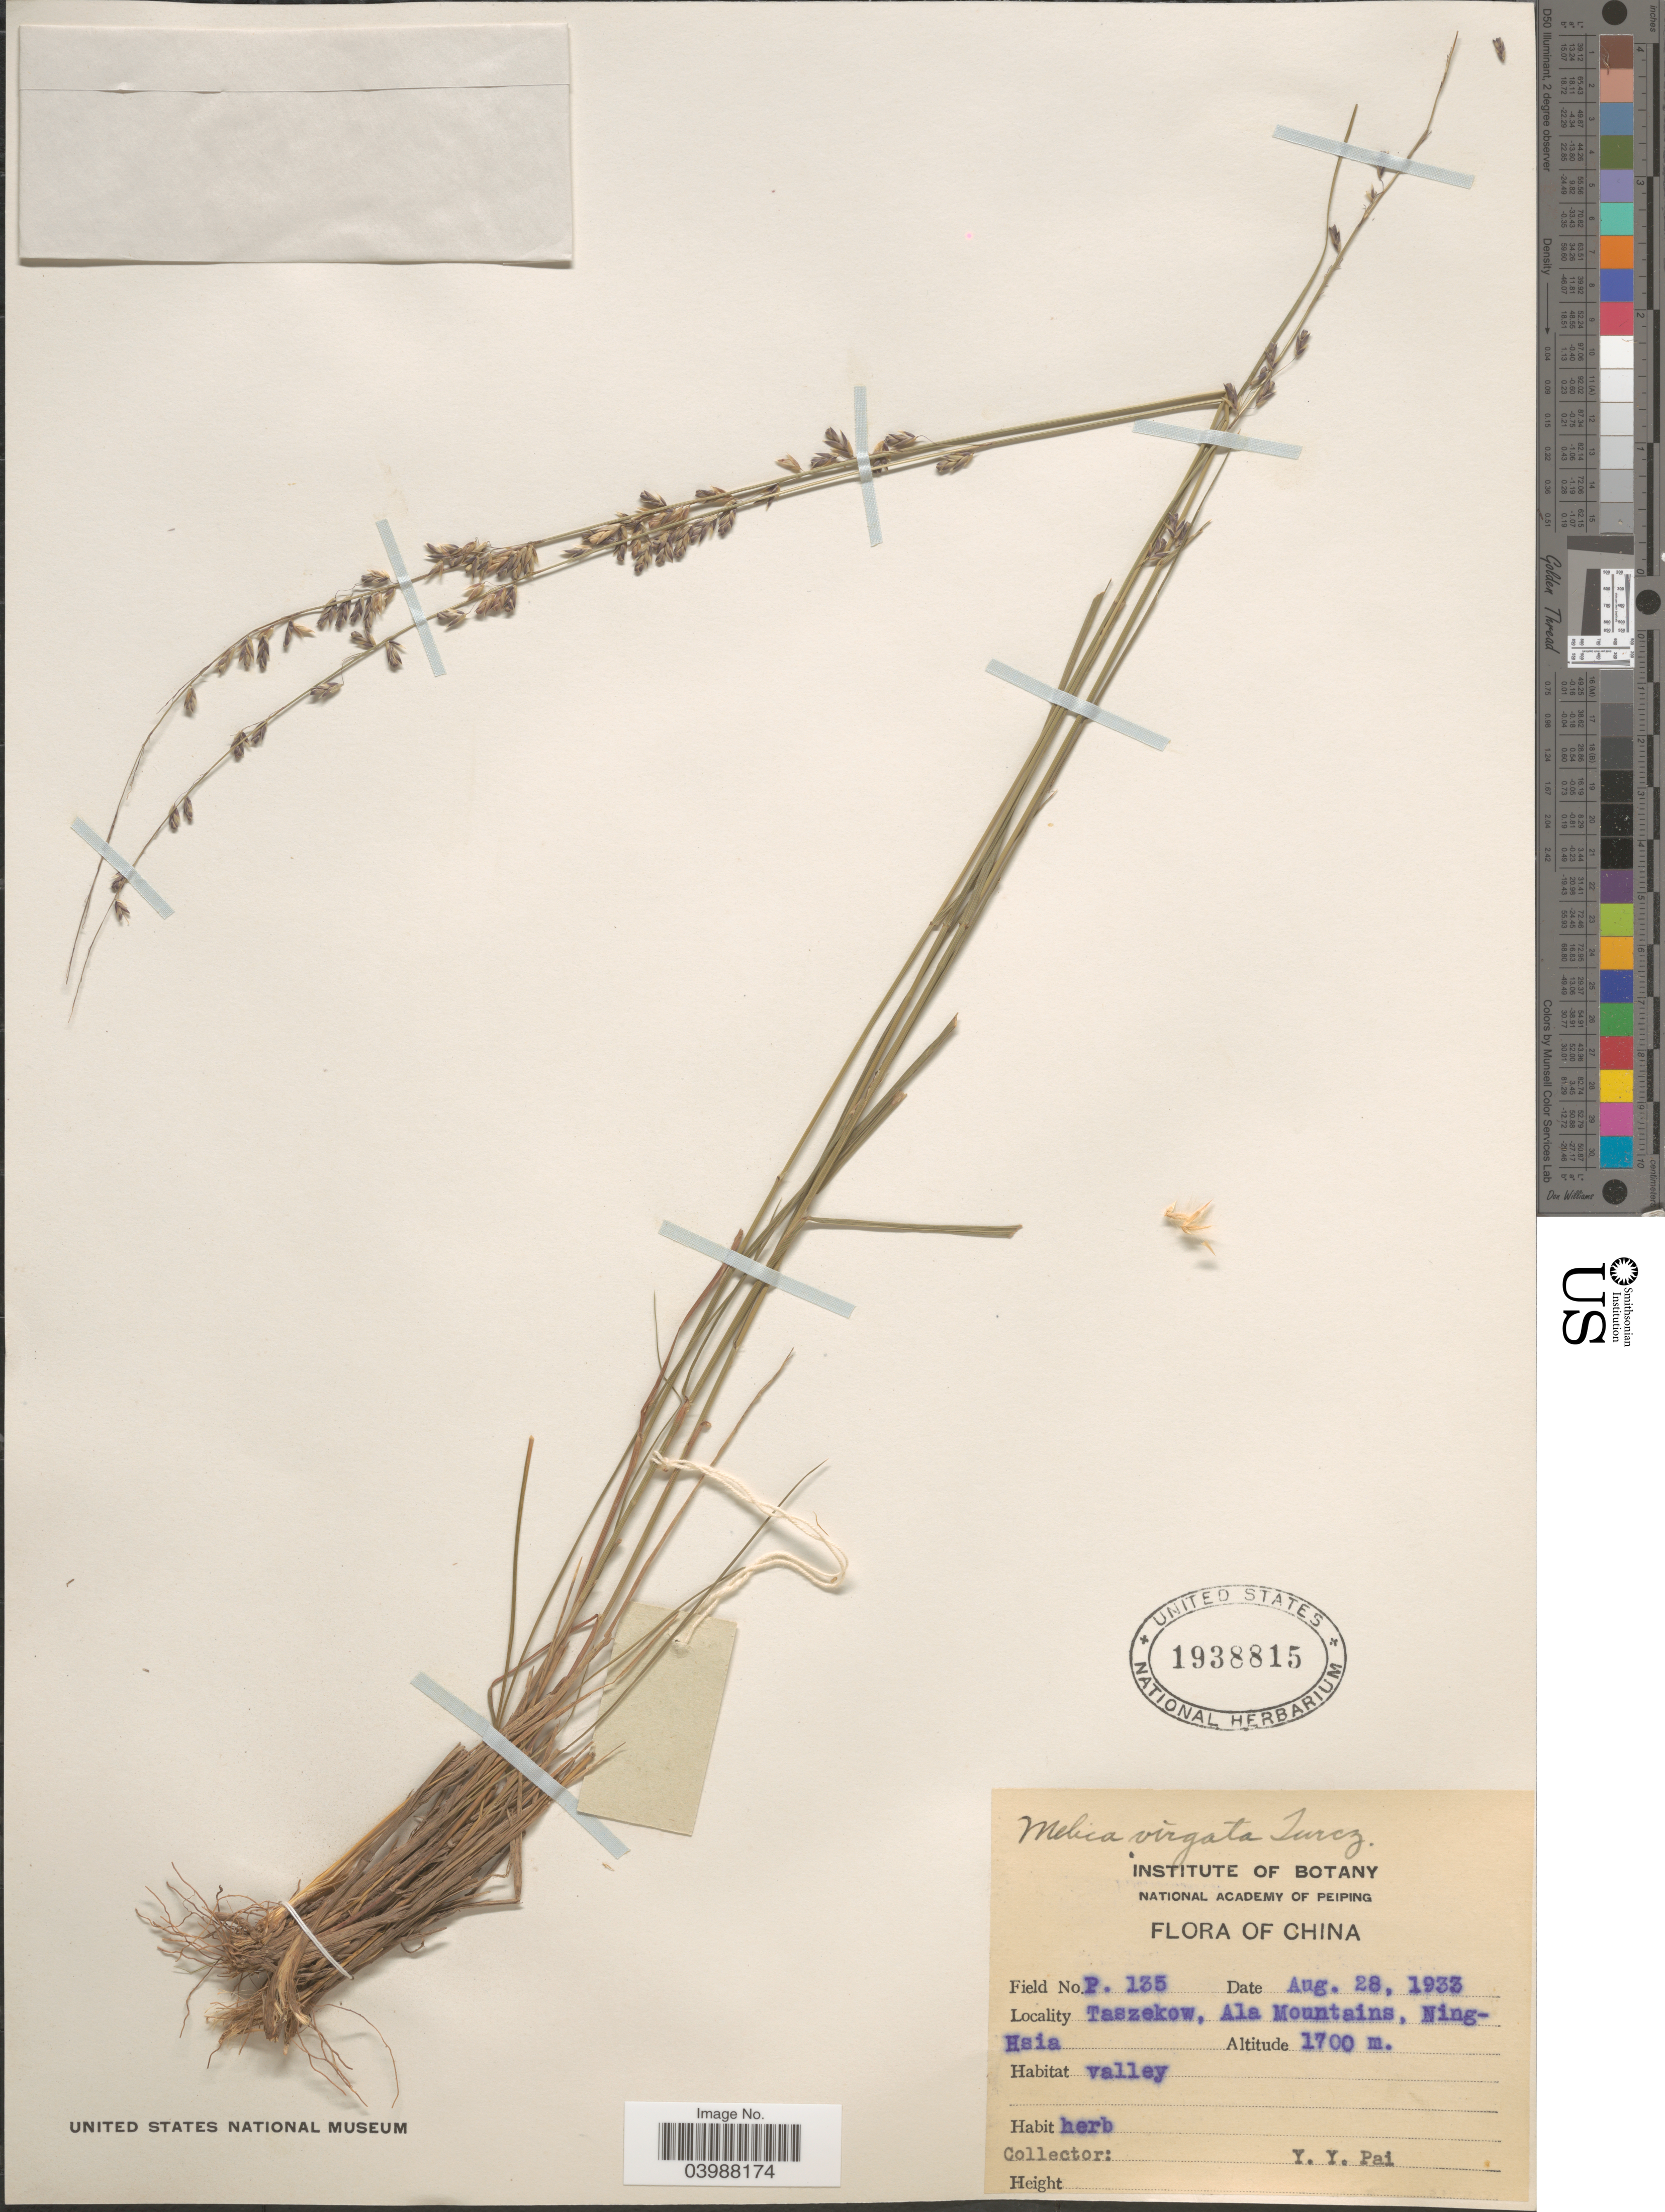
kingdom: Plantae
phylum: Tracheophyta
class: Liliopsida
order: Poales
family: Poaceae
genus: Melica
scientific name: Melica virgata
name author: Turcz. ex Trin.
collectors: Y. Pai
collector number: P135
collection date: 1933-08-28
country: China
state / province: Ningxia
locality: Taszekow, Ala Mountains, Ning-Hsia.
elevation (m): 1700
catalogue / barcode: US 1938815